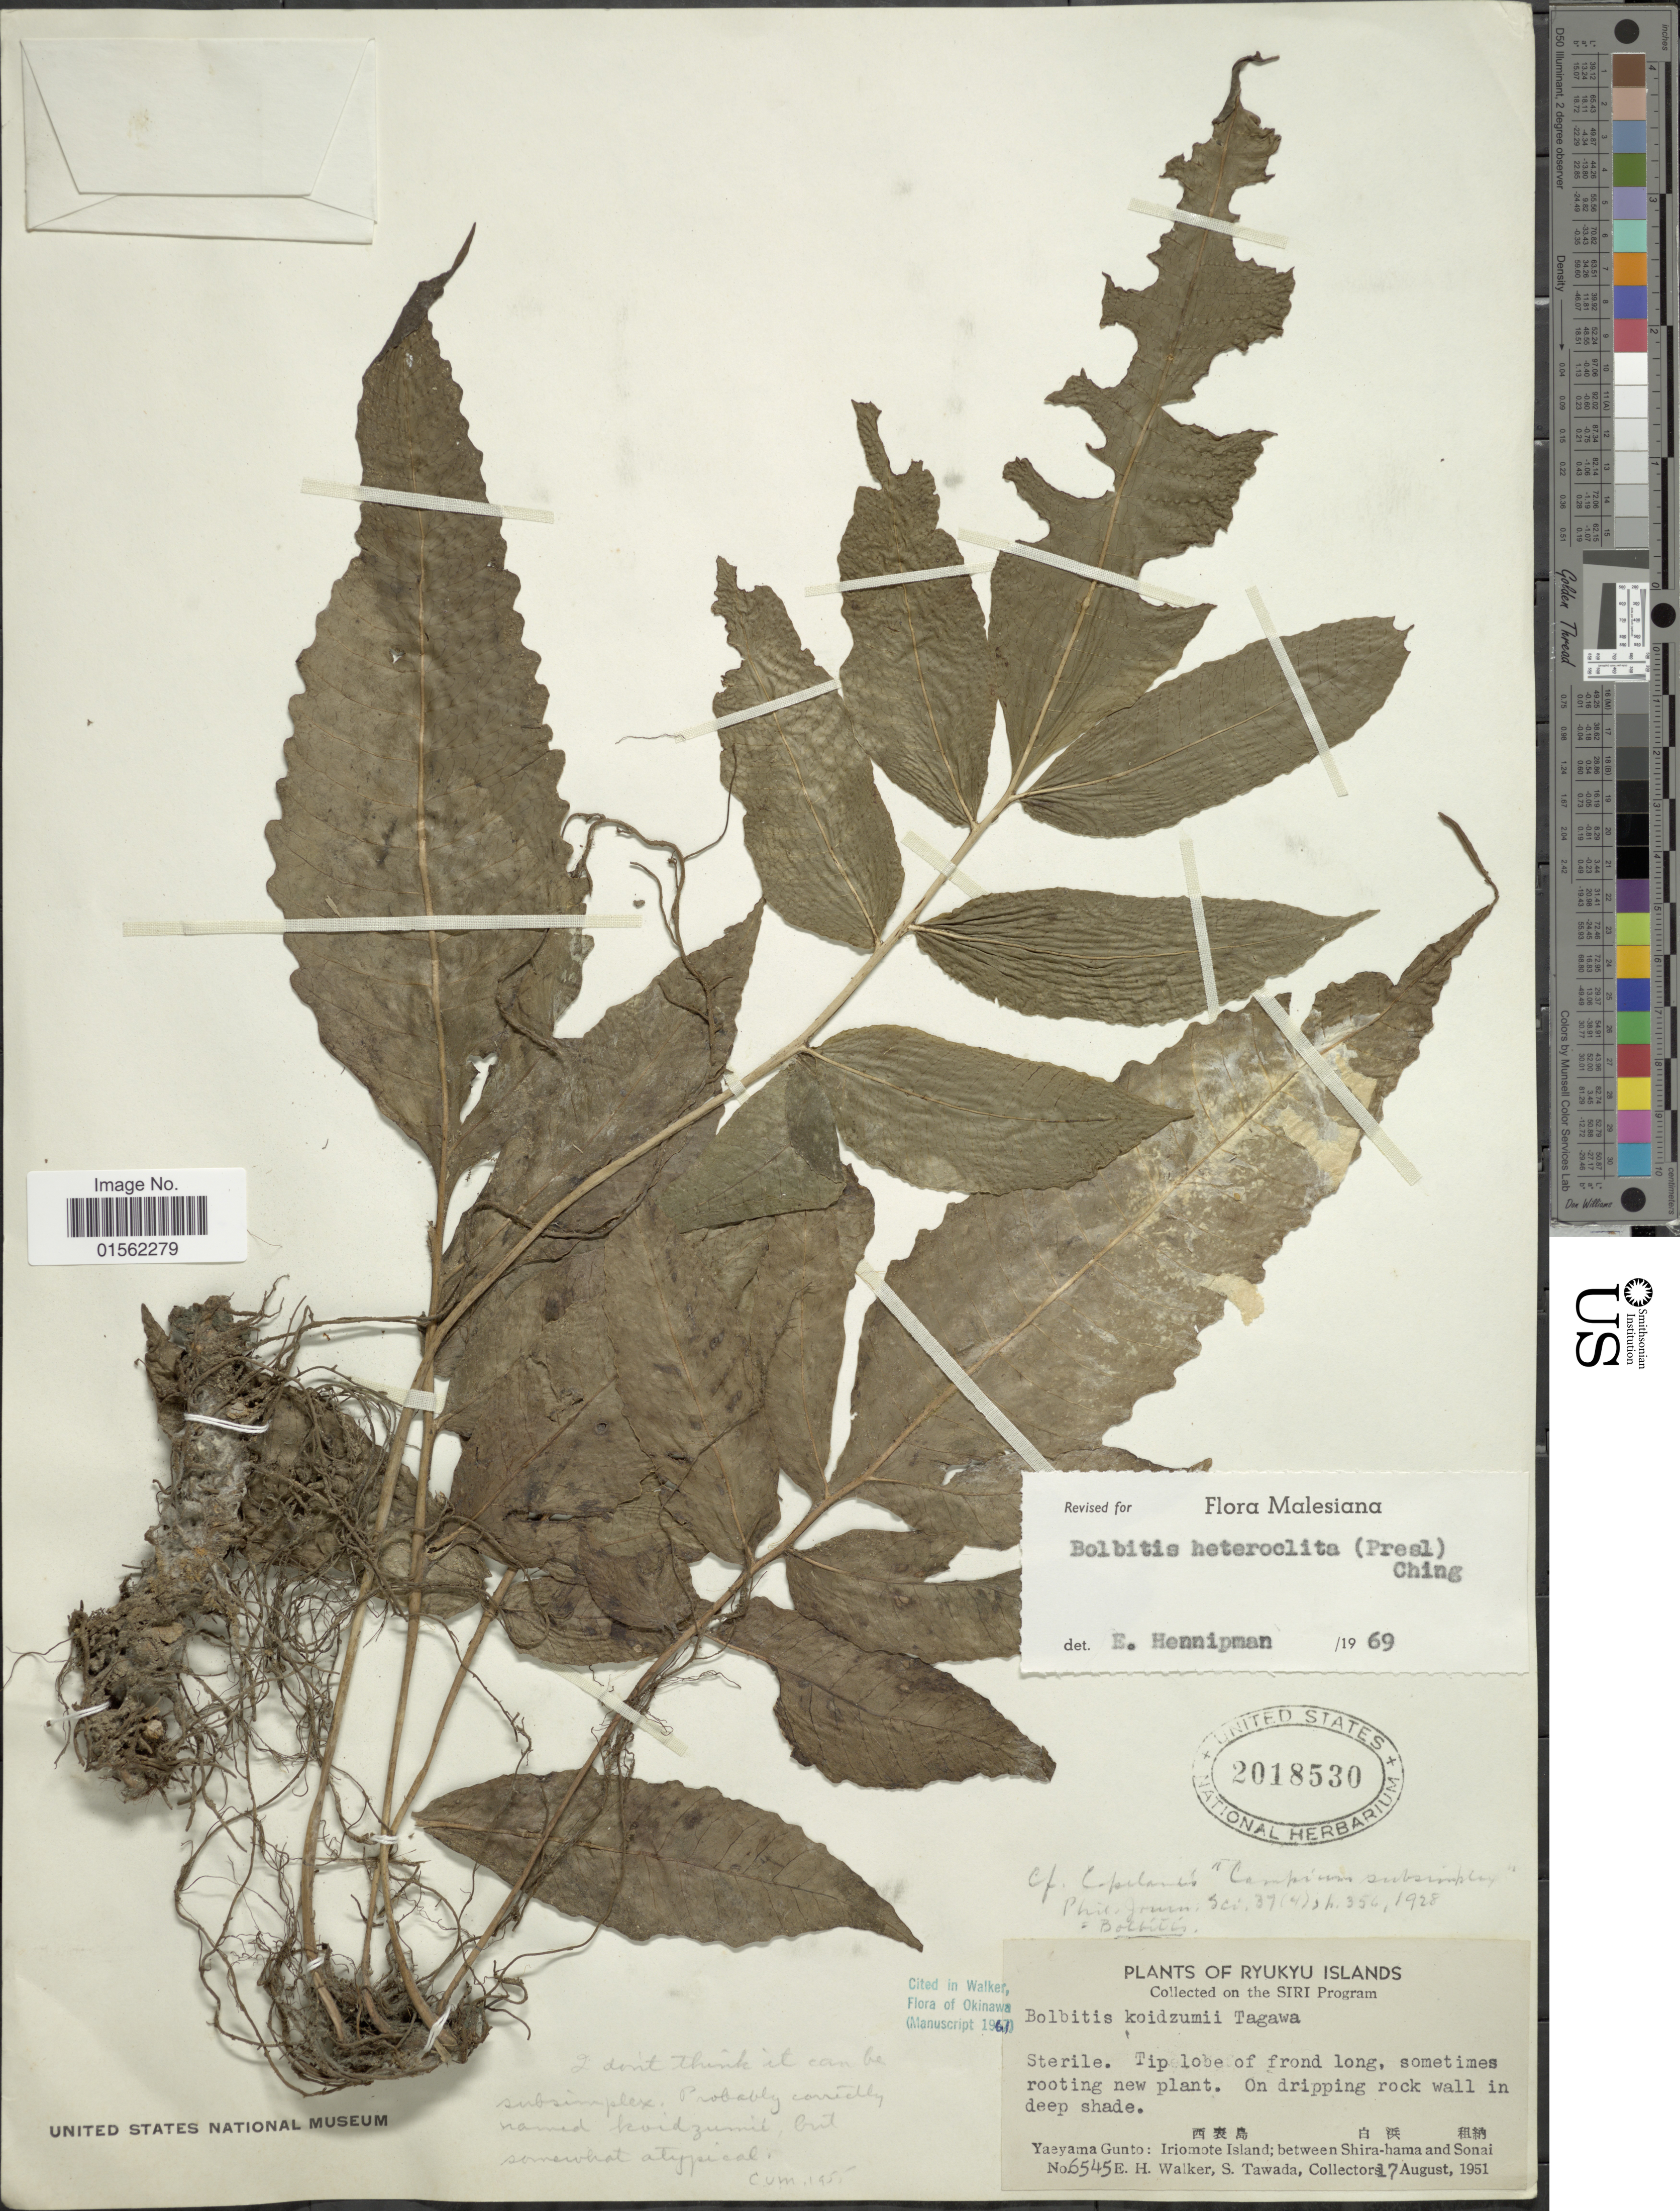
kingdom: Plantae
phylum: Tracheophyta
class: Polypodiopsida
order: Polypodiales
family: Dryopteridaceae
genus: Bolbitis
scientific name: Bolbitis heteroclita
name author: (C. Presl) Ching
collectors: E. H. Walker & S. Tawada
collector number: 6545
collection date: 1951-08-17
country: Japan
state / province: Okinawa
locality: Ryukyu Islands, Yaeyama Gunto: Iriomote Island; between Shira-hama and Sonai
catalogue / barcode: US 2018530